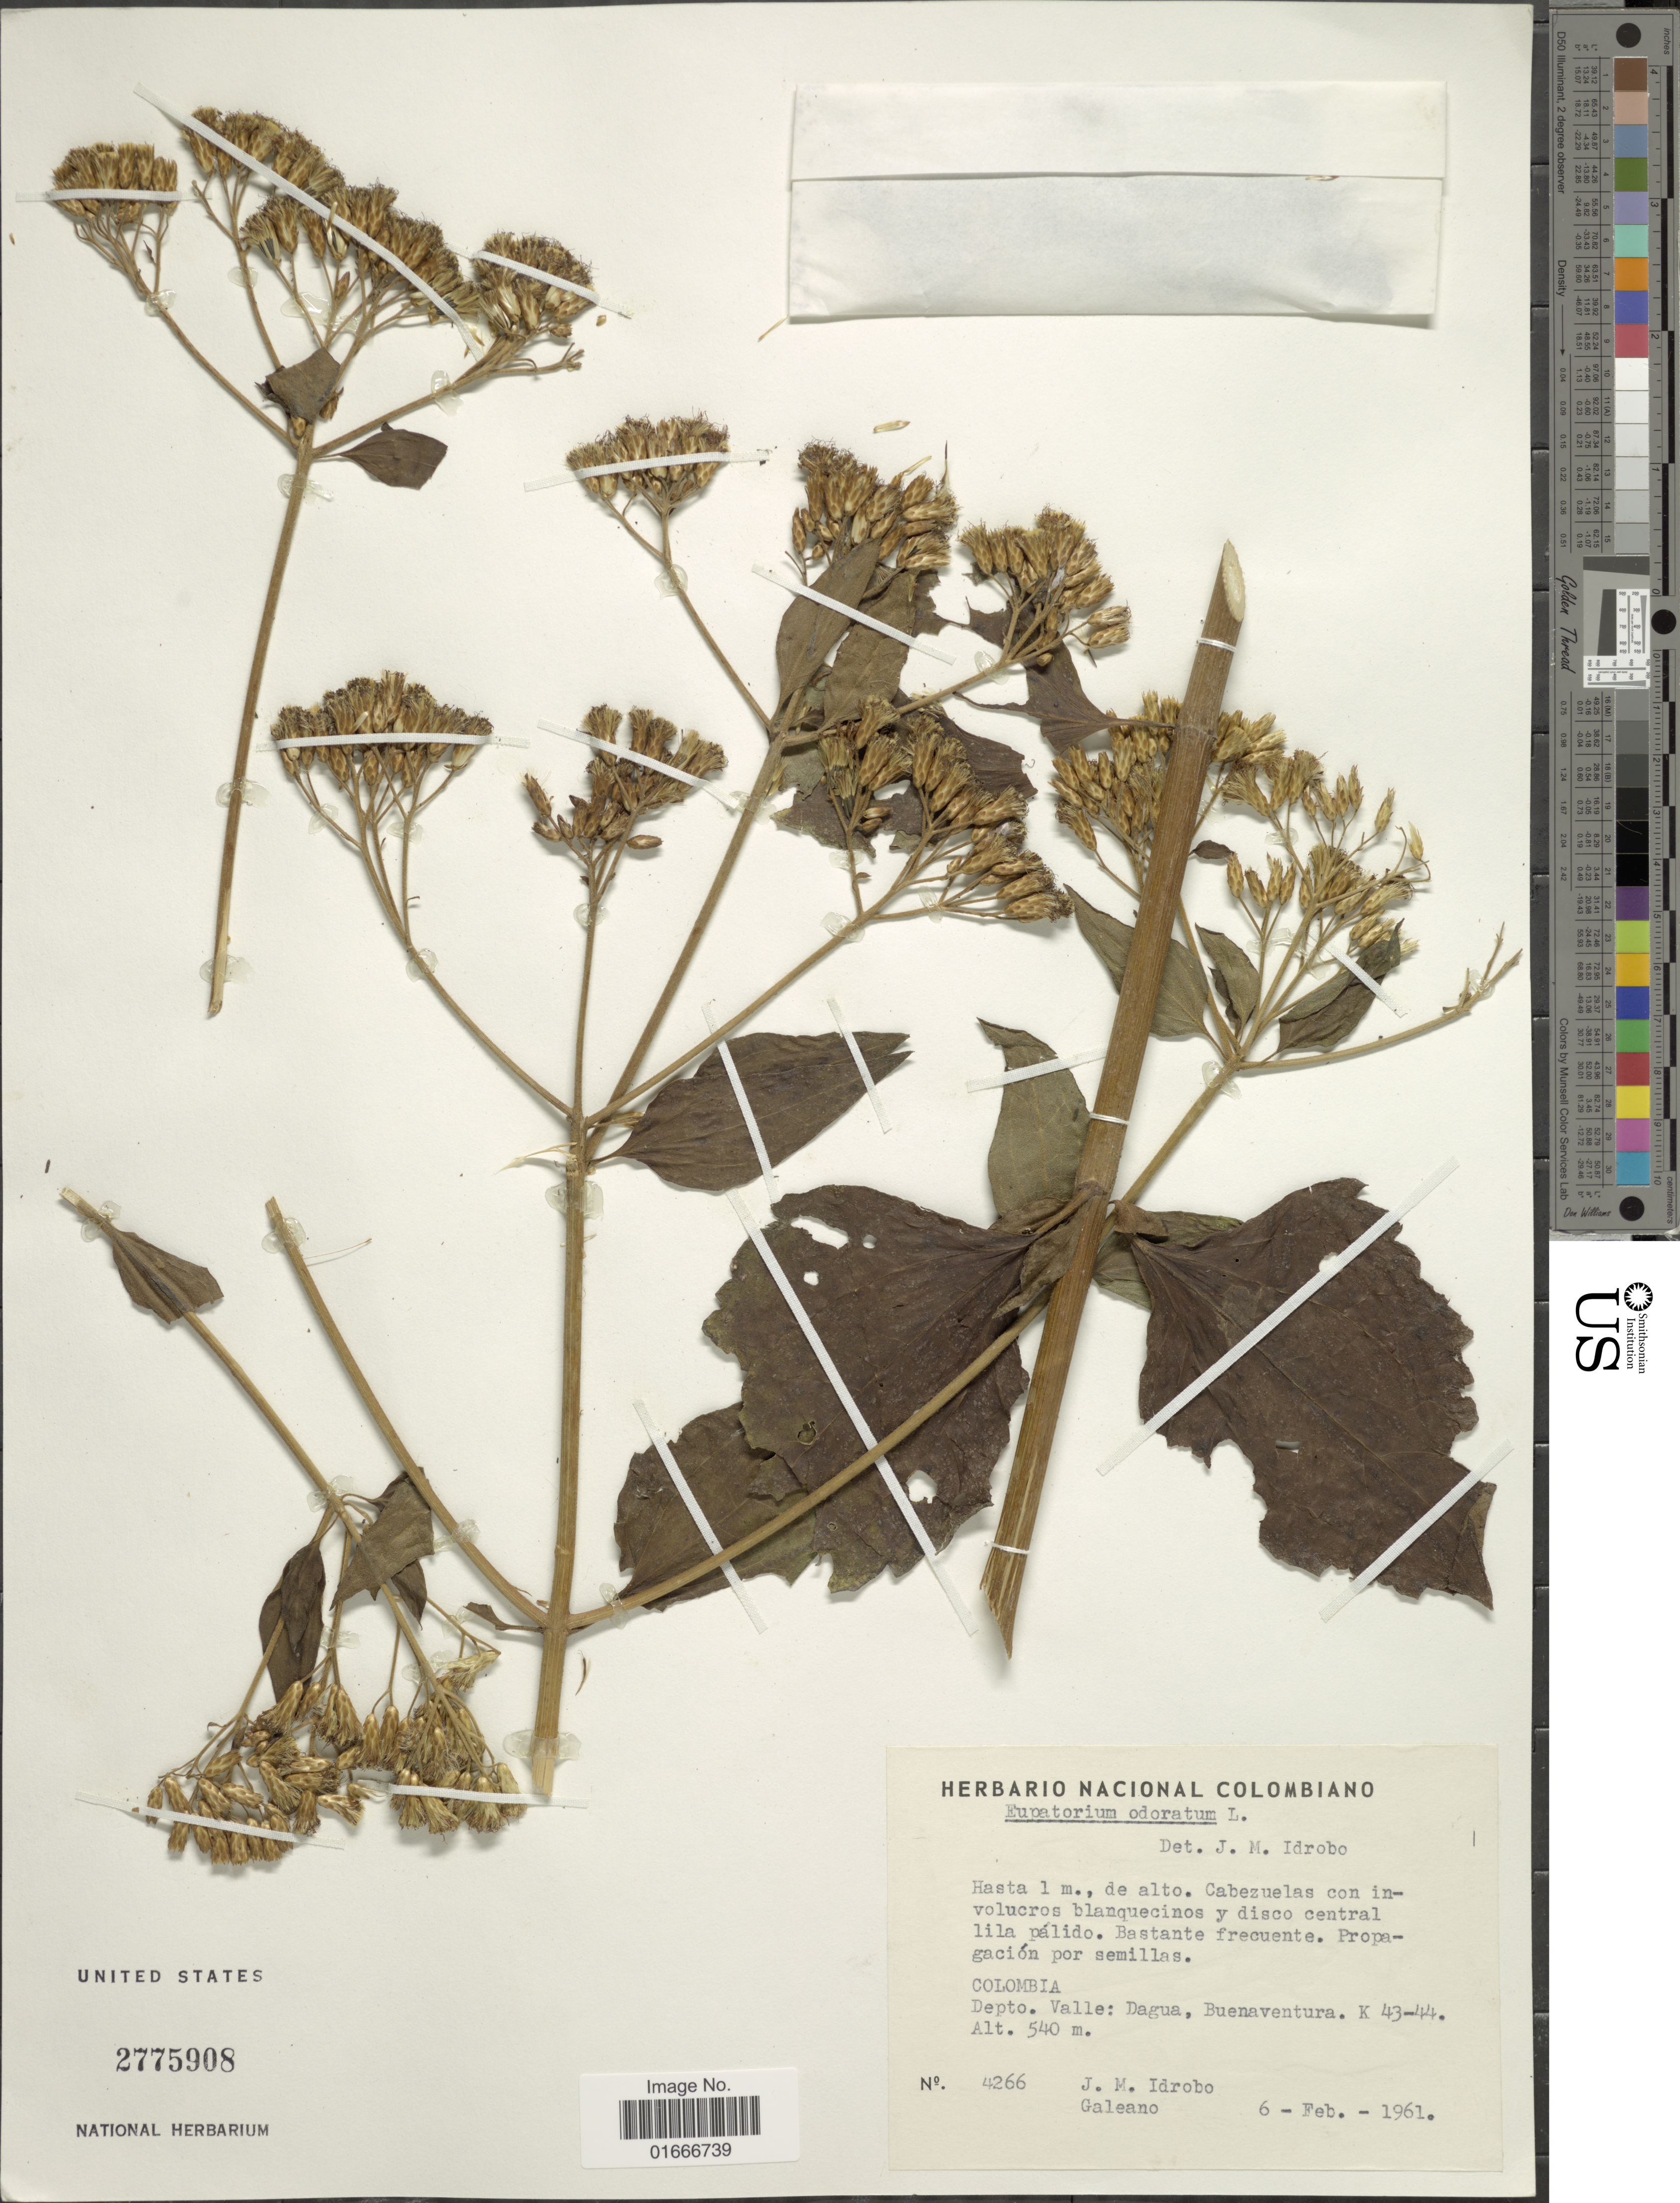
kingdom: Plantae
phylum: Tracheophyta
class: Magnoliopsida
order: Asterales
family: Asteraceae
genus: Chromolaena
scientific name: Chromolaena odorata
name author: (L.) R.M. King & H. Rob.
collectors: J. M. Idrobo & -. Galeano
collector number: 4266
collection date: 1961-02-06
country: Colombia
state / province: Valle del Cauca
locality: Depto. Valle, Dagua, Buenaventura K43-44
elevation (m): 540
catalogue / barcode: US 2775908